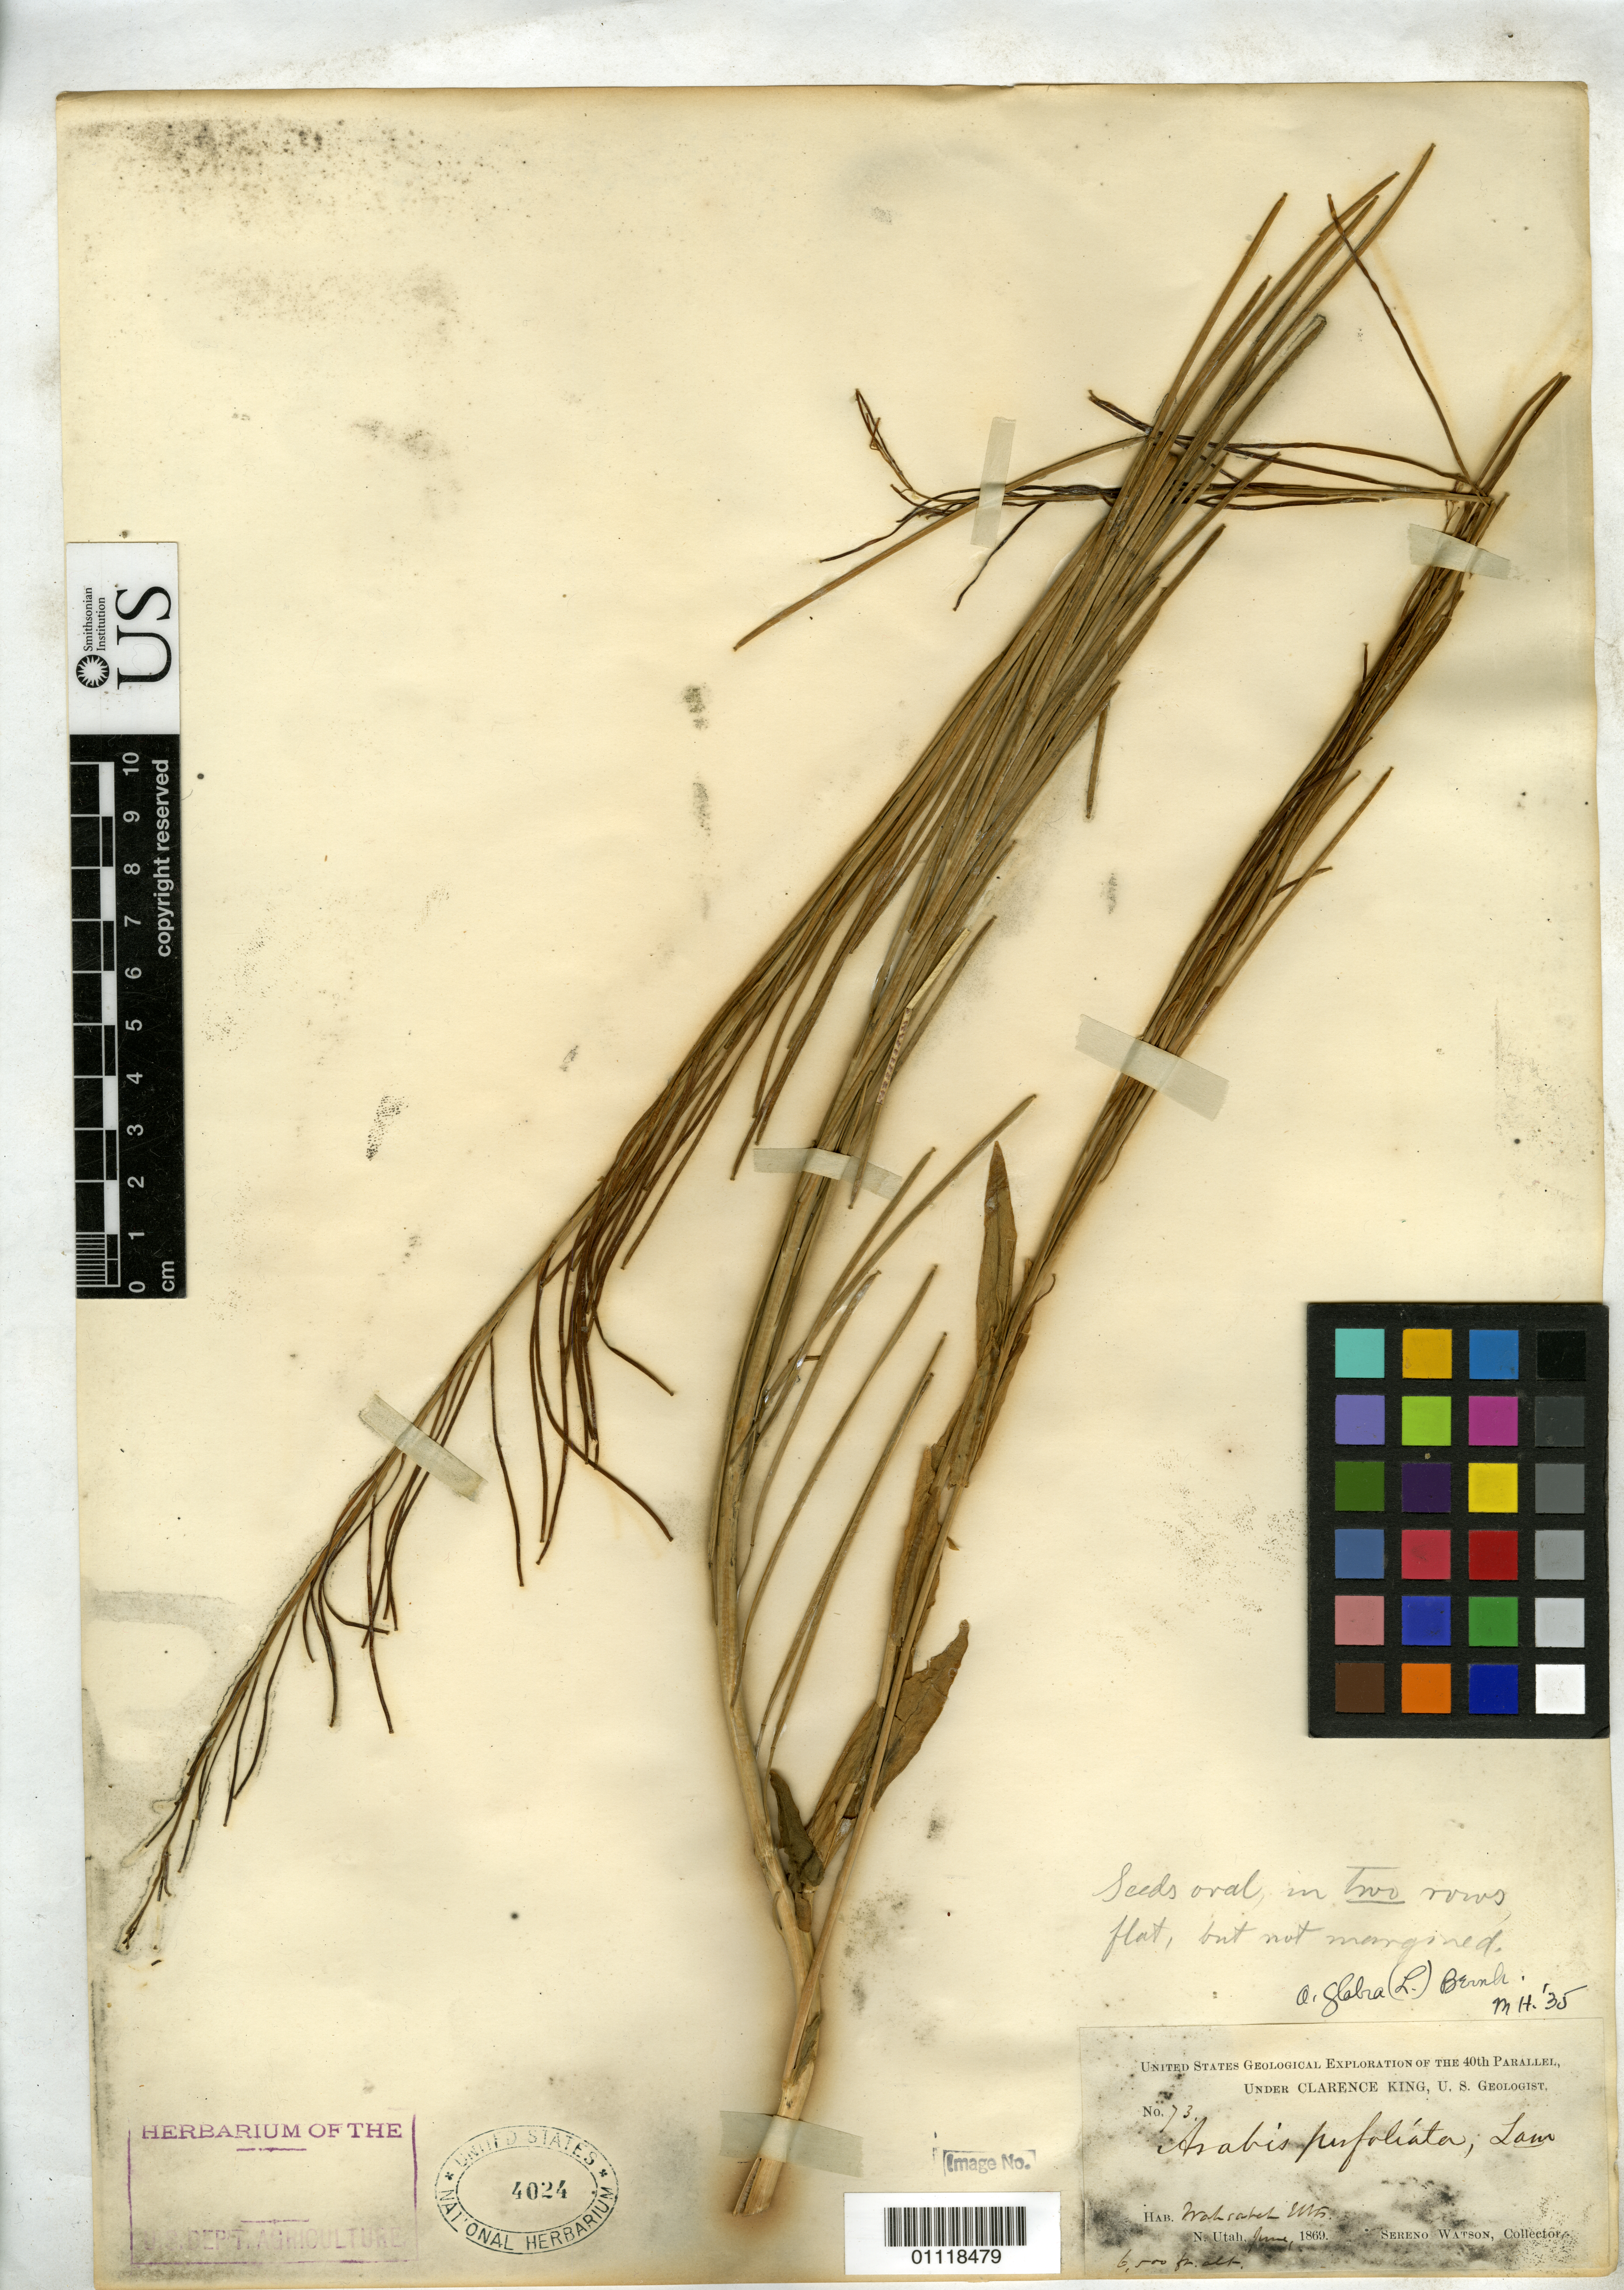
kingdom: Plantae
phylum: Tracheophyta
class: Magnoliopsida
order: Brassicales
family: Brassicaceae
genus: Turritis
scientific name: Turritis glabra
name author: L.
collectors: S. Watson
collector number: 73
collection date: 1869-06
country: United States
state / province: Utah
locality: Wasatch Mts.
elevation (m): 1981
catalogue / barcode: US 4024